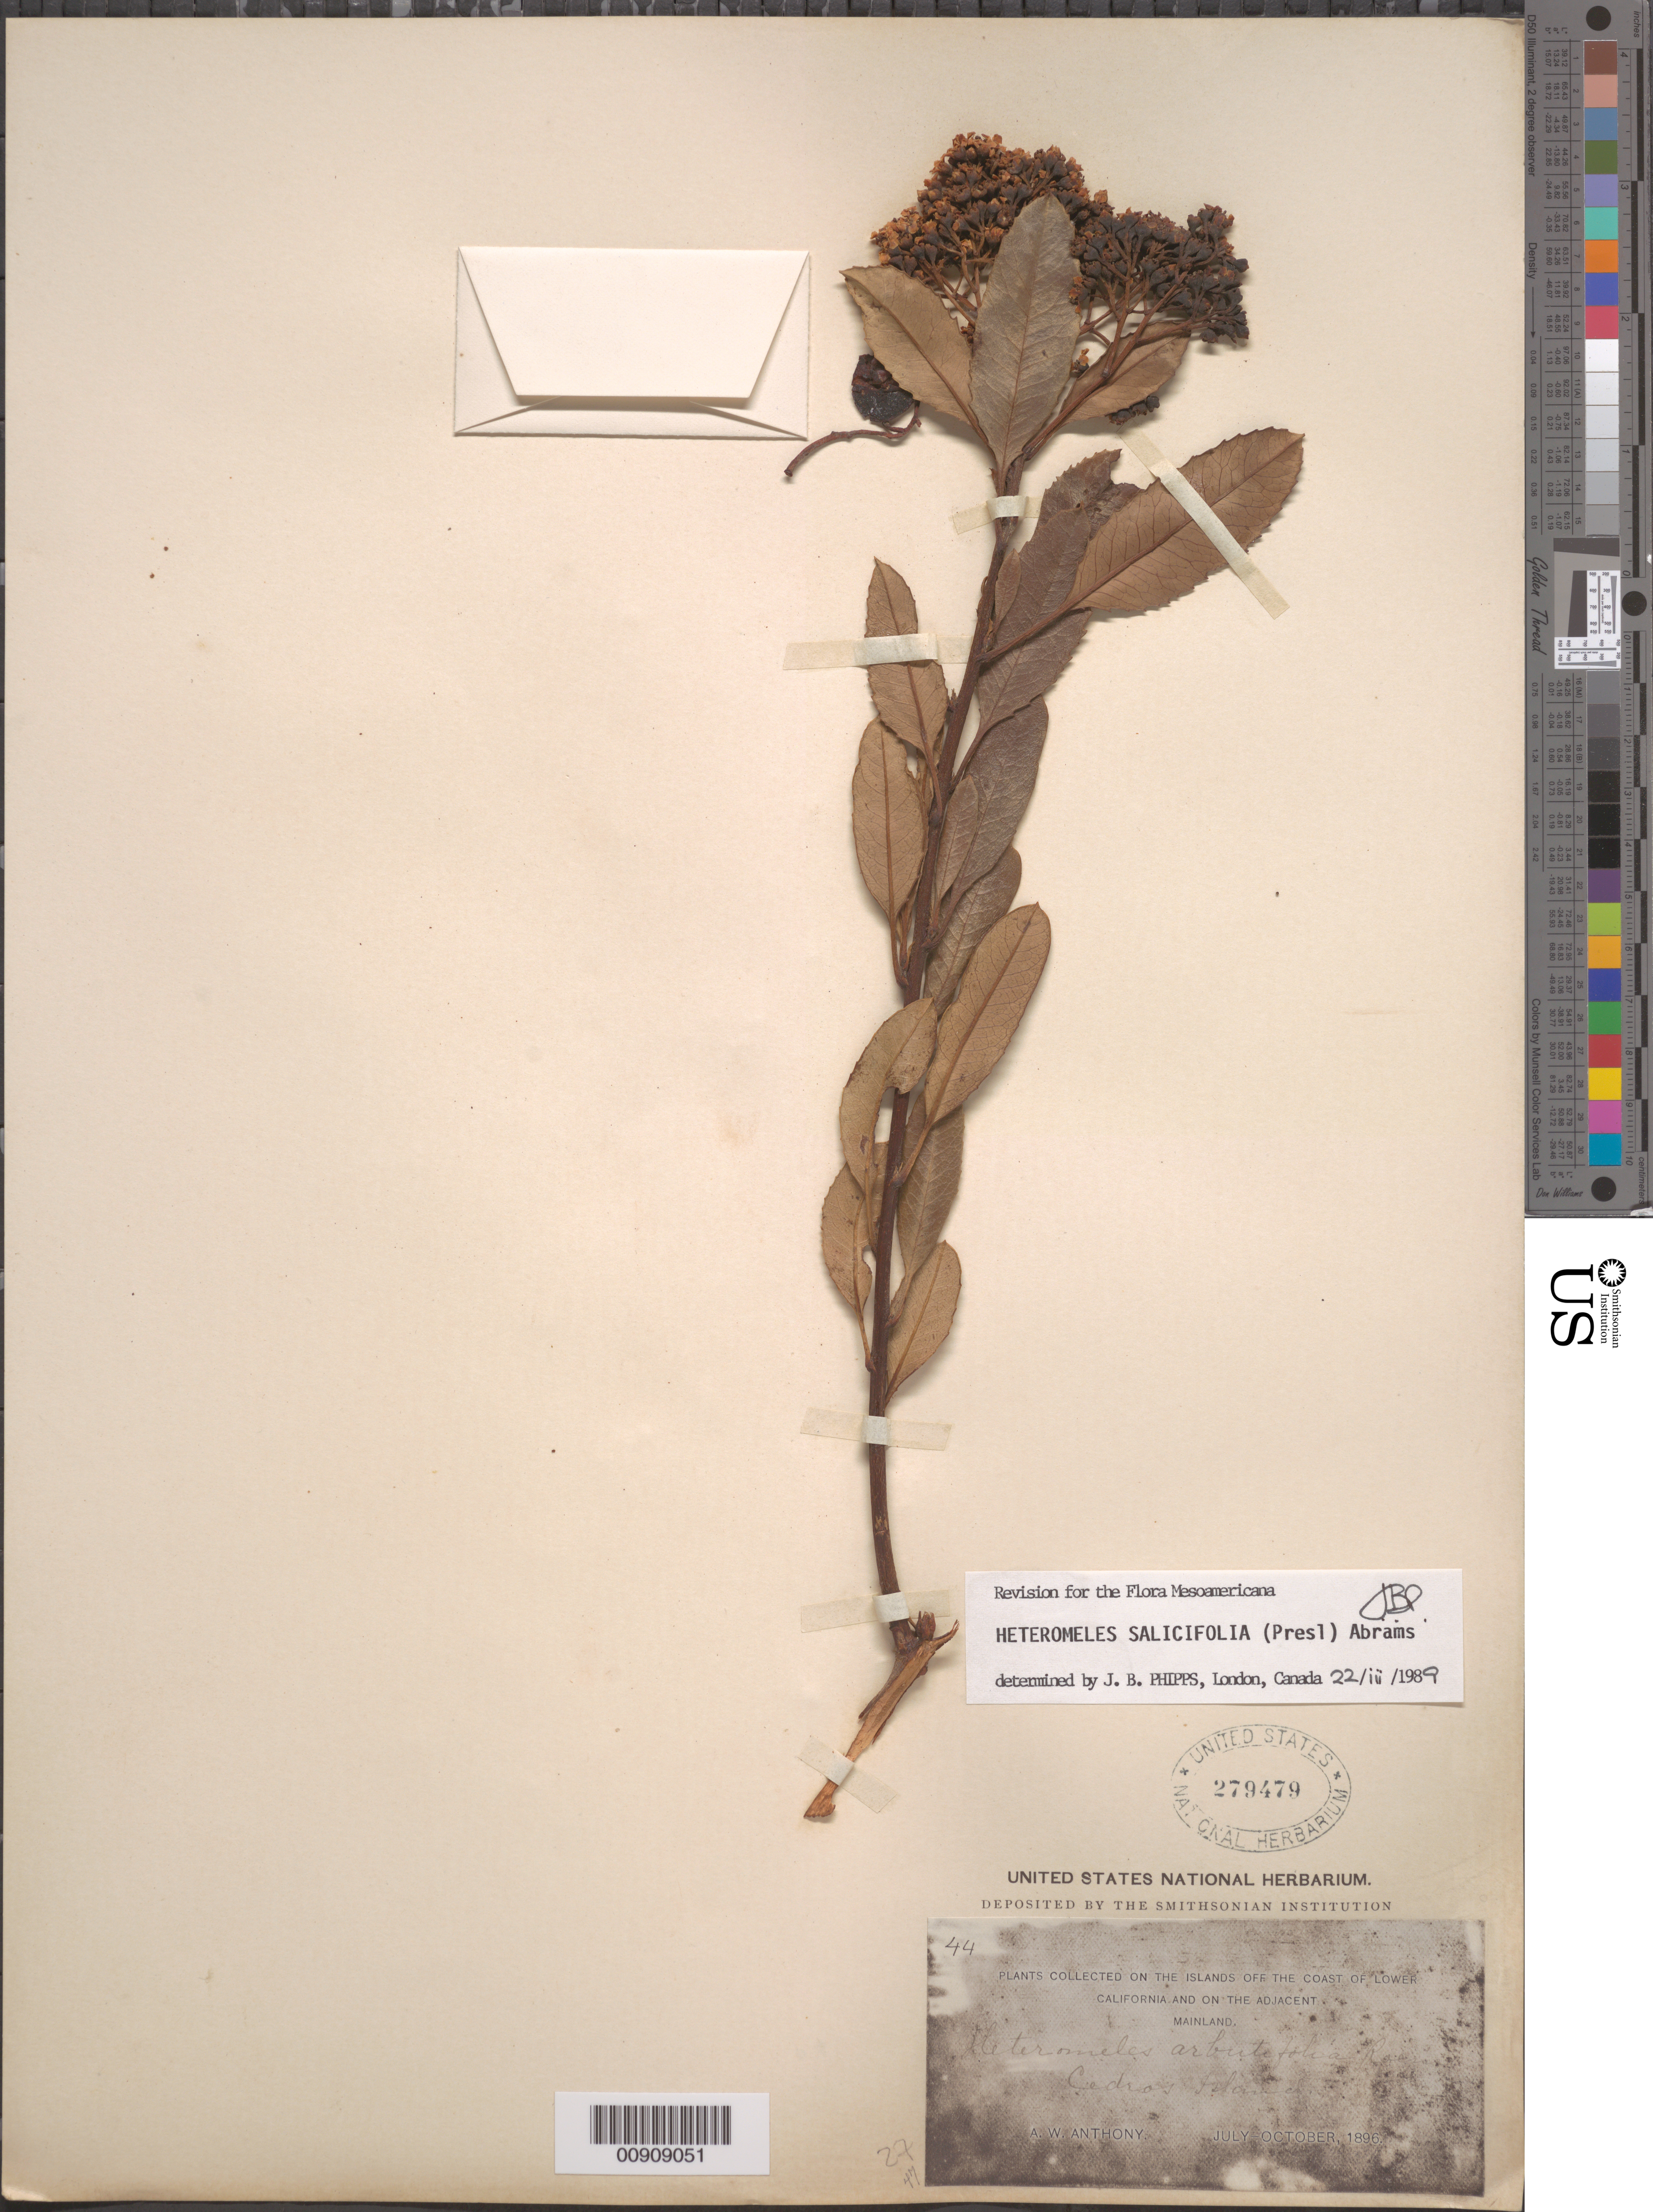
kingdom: Plantae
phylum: Tracheophyta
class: Magnoliopsida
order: Rosales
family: Rosaceae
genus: Heteromeles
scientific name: Heteromeles salicifolia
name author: (C. Presl) Abrams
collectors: A. W. Anthony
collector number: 44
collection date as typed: Jul 1896 to -- Oct 1896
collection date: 1896-07/1896-10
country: Mexico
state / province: Baja California Norte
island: Cedros I.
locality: Cedros Island.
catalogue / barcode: US 279479